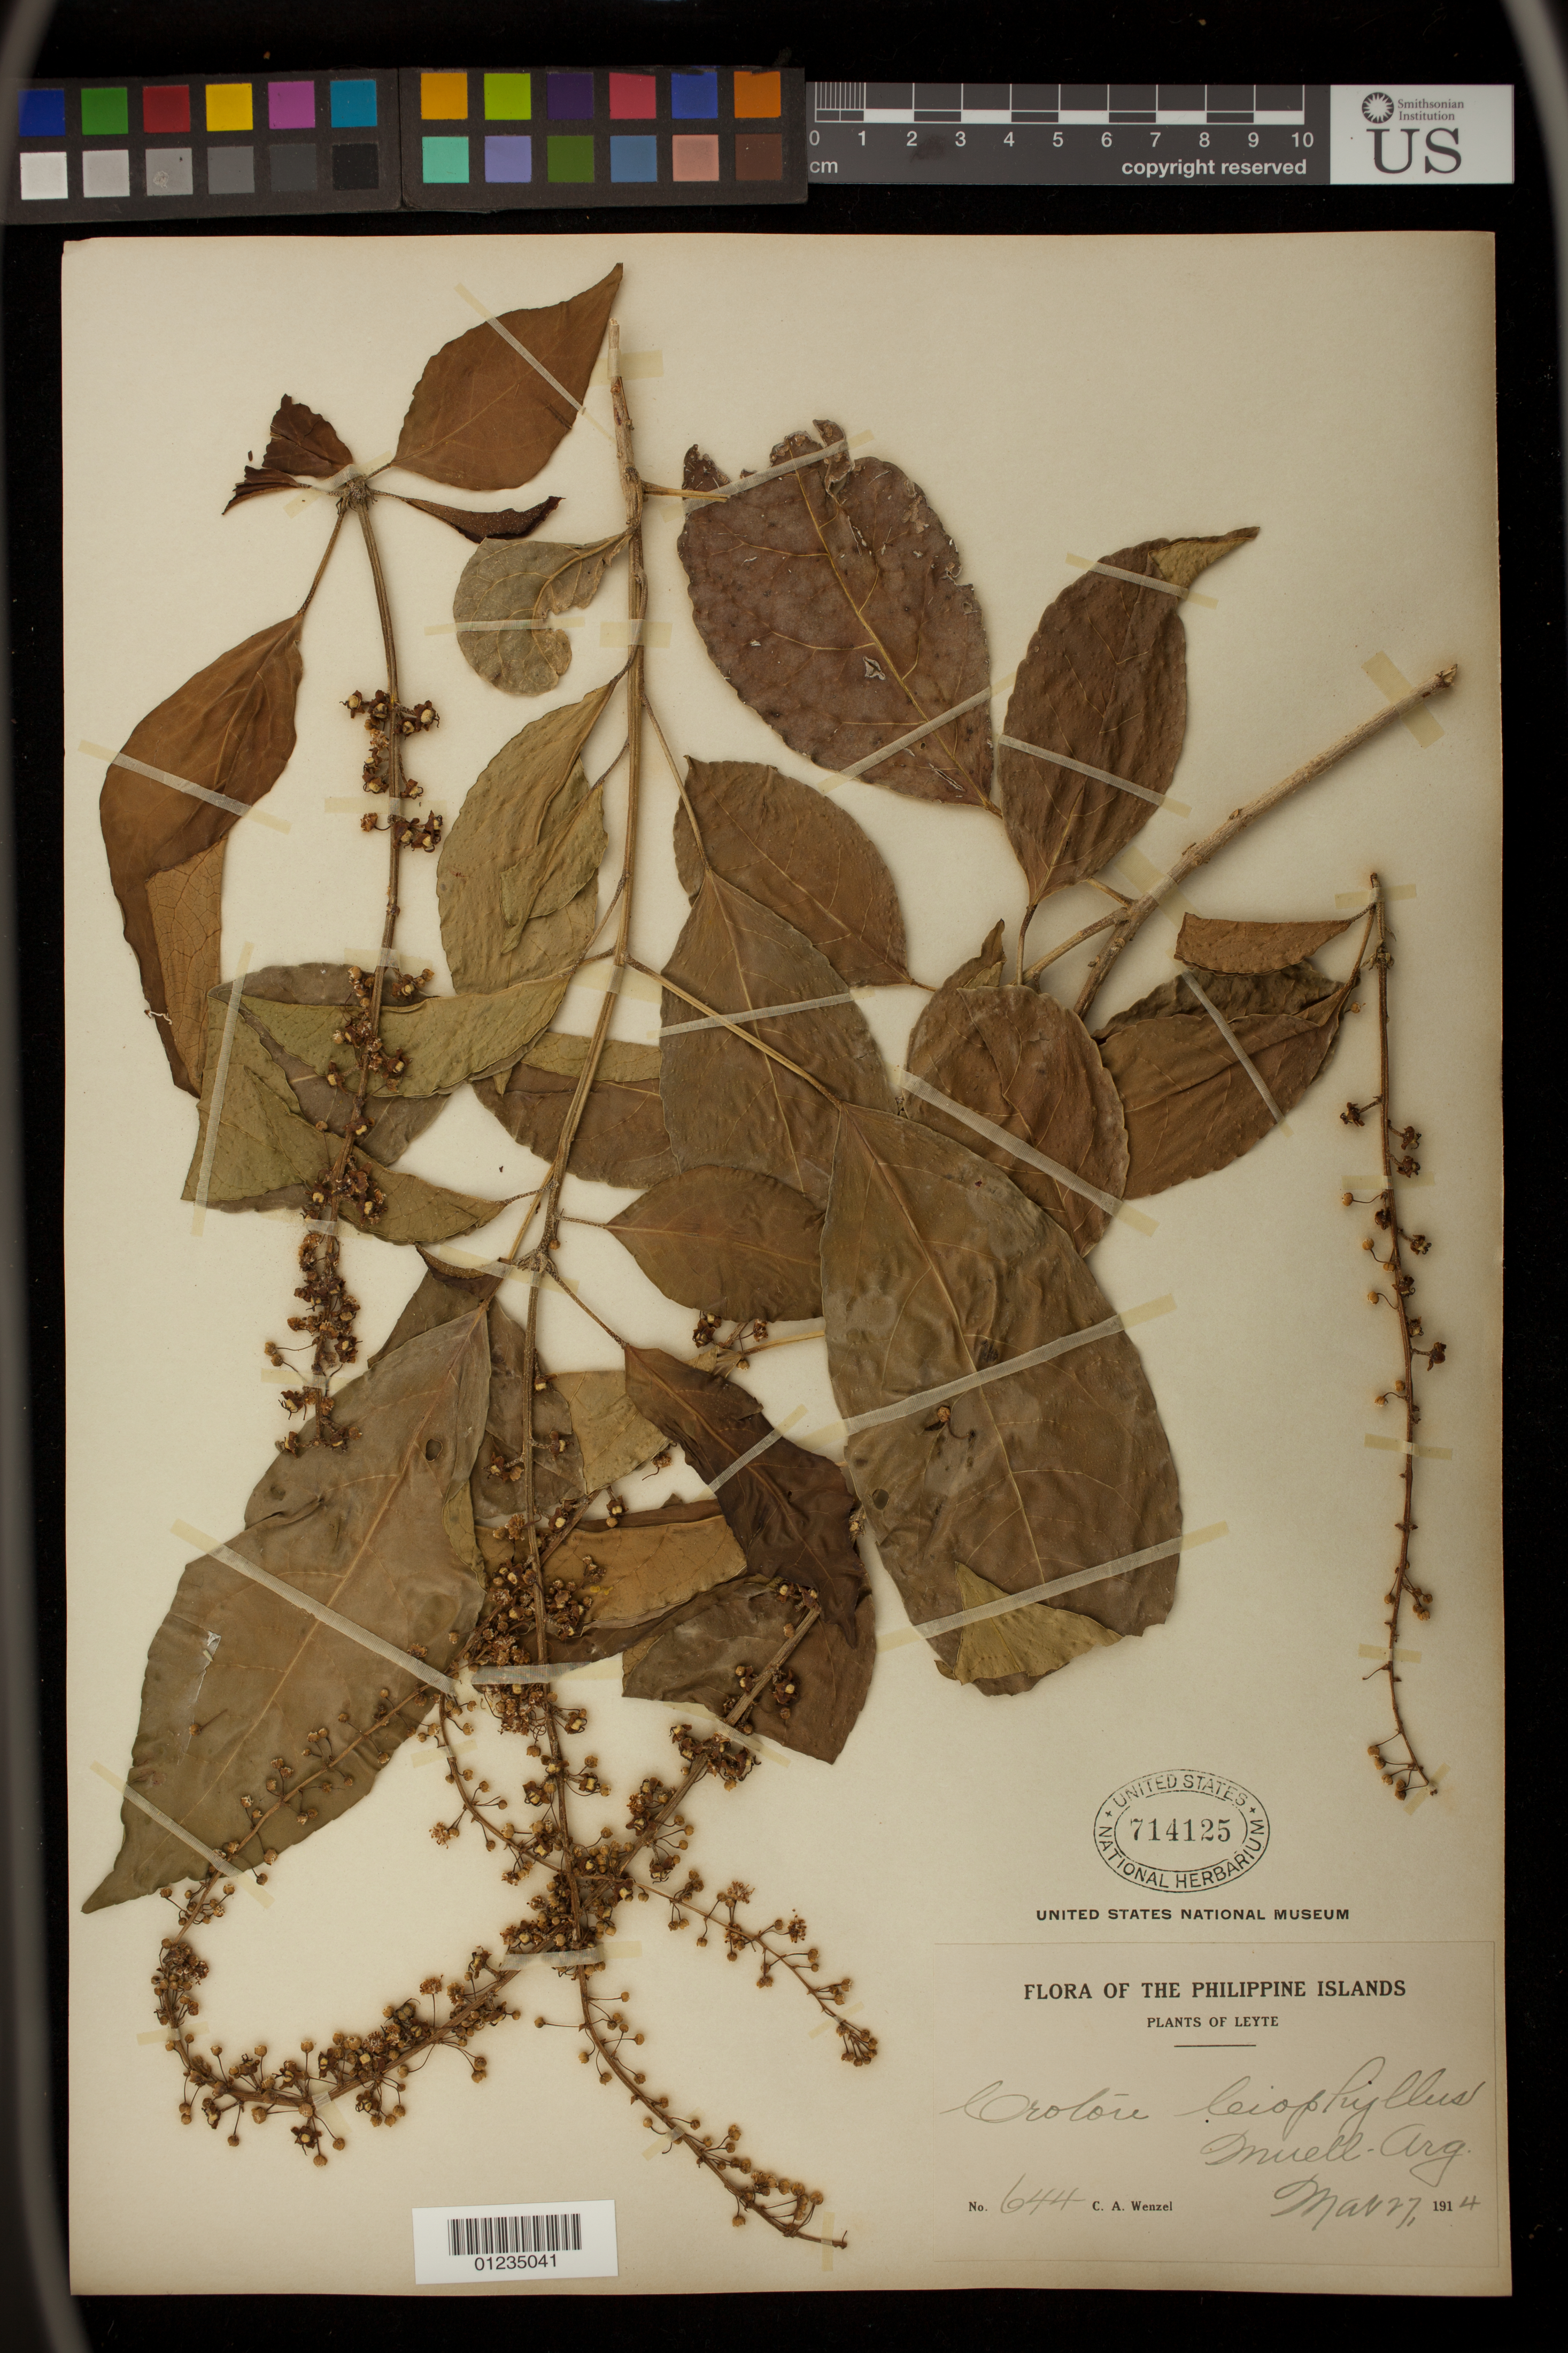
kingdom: Plantae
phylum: Tracheophyta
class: Magnoliopsida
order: Malpighiales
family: Euphorbiaceae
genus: Croton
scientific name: Croton leiophyllus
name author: Müll. Arg.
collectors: C. Wenzel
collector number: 644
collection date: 1914-03-27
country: Philippines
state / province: Eastern Visayas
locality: Leyte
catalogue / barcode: US 714125